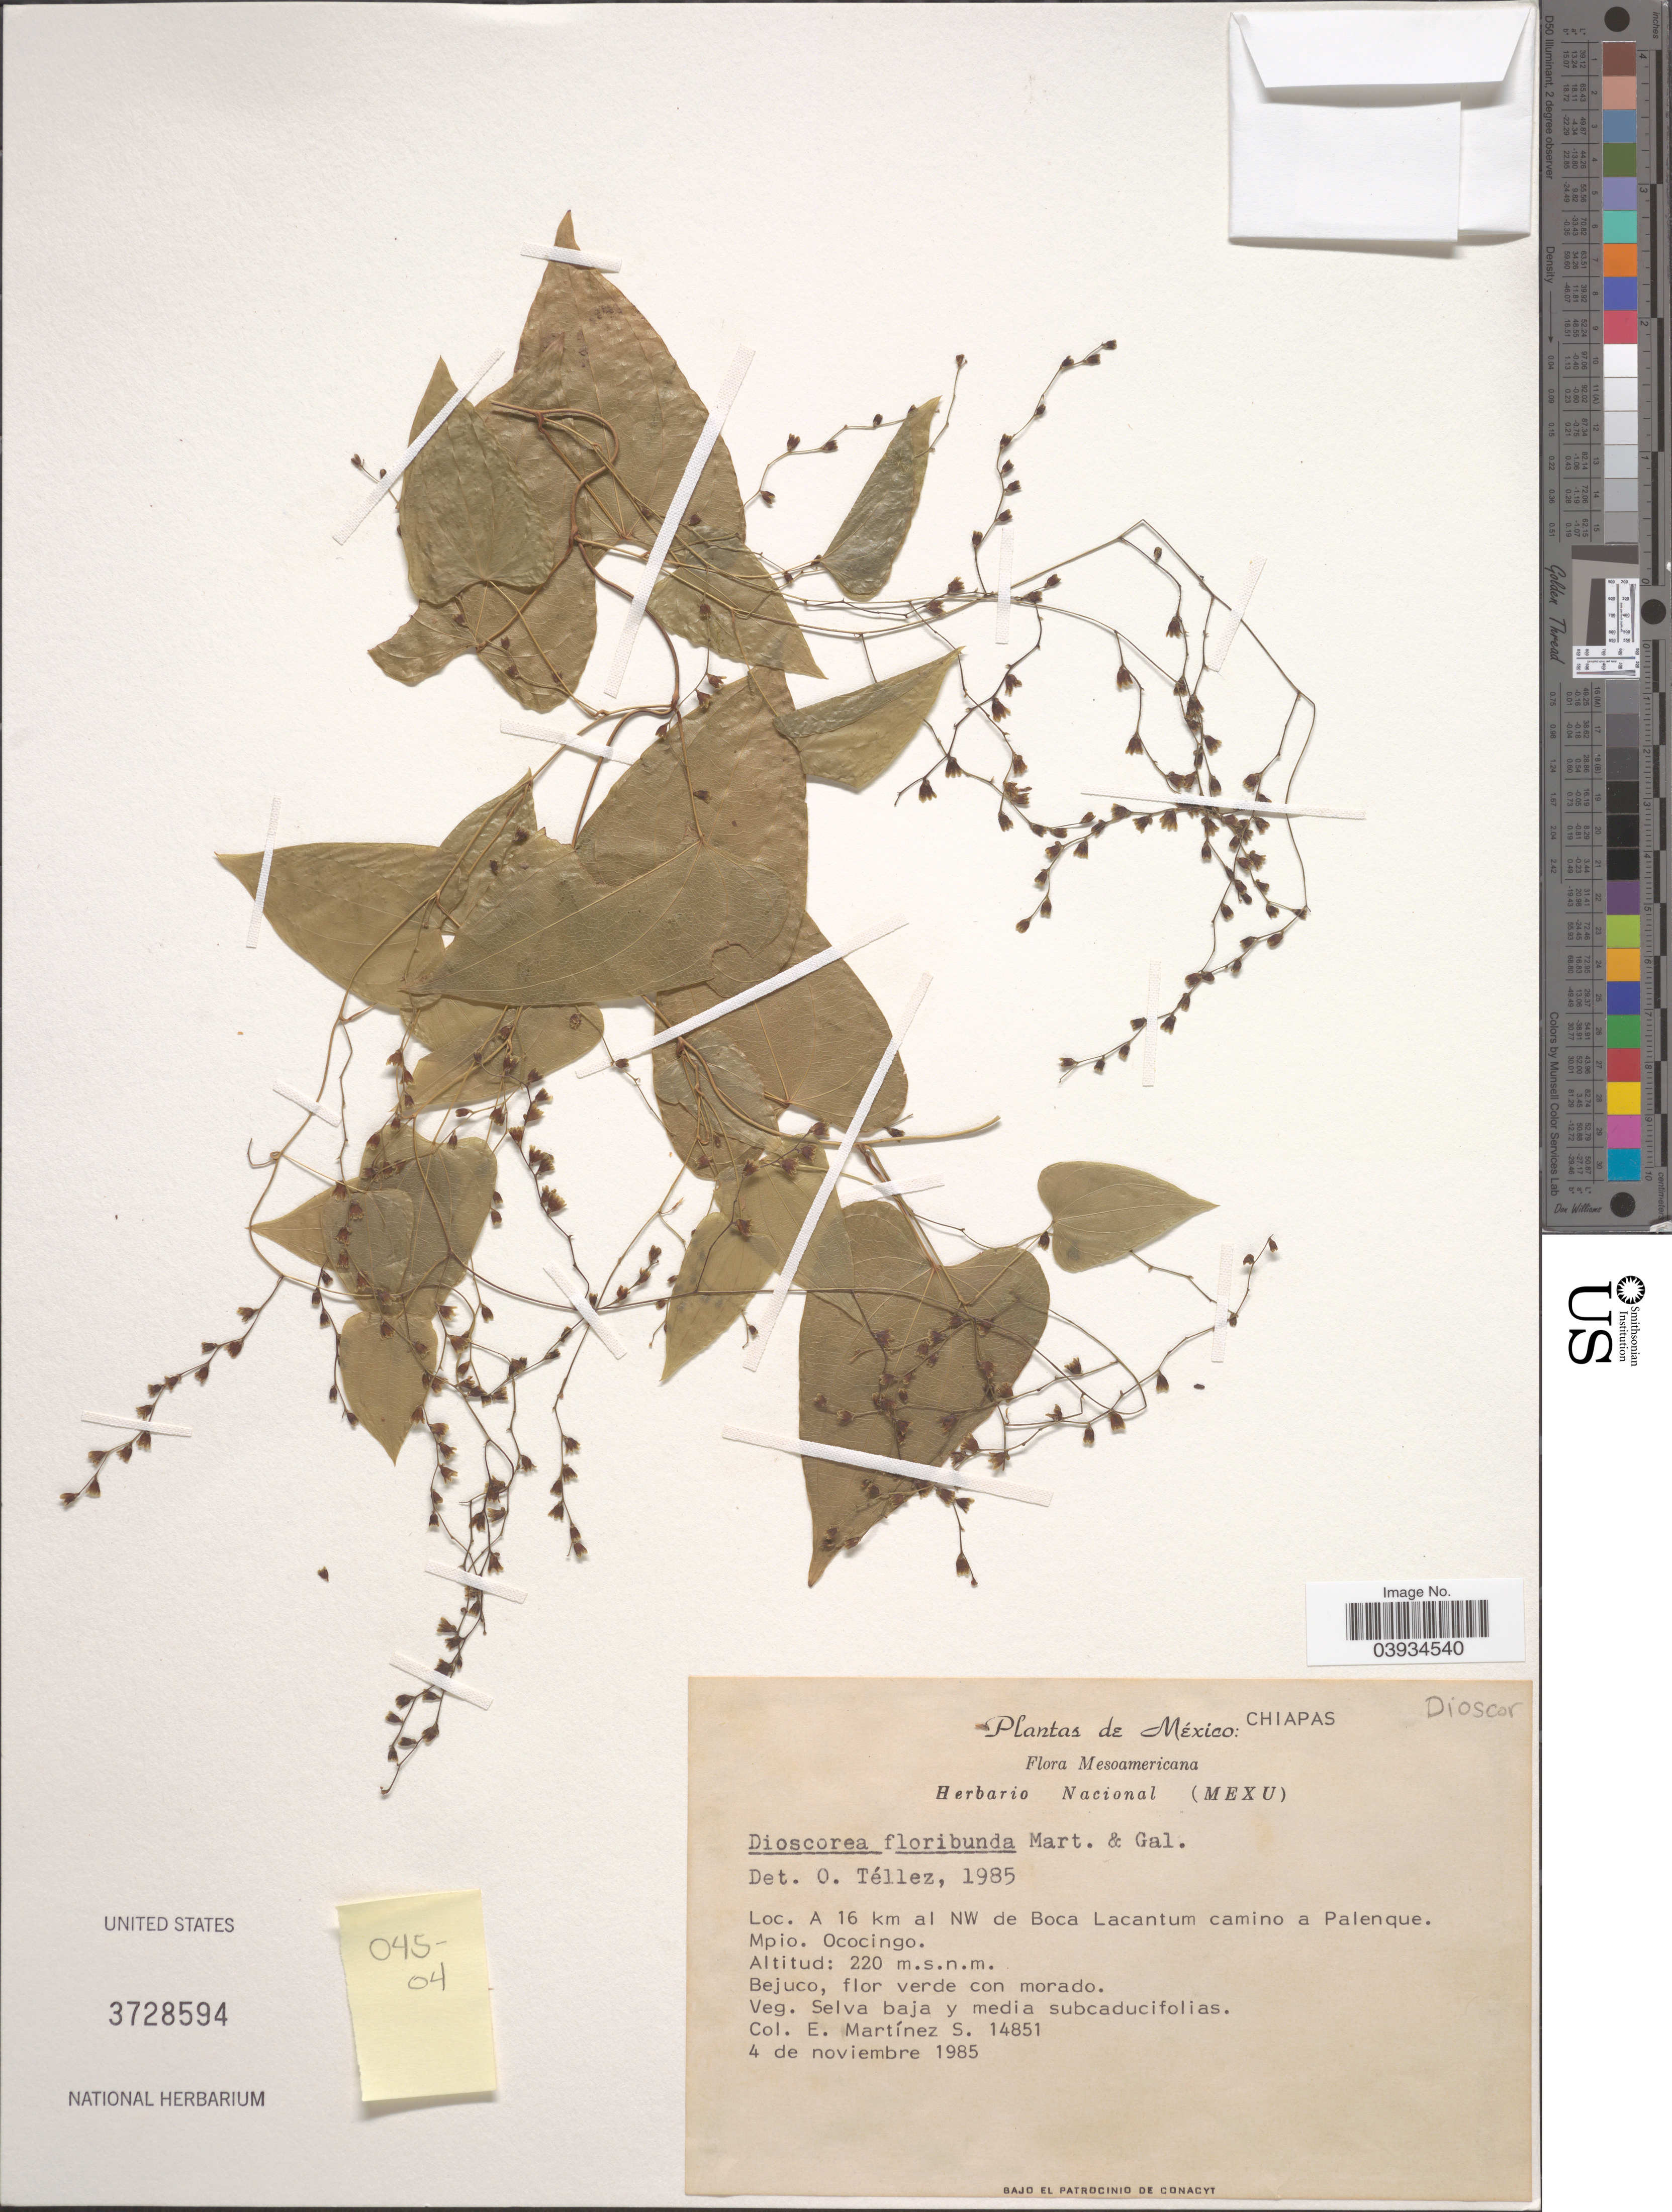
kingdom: Plantae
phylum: Tracheophyta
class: Liliopsida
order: Dioscoreales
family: Dioscoreaceae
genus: Dioscorea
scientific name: Dioscorea floribunda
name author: M. Martens & Galeotti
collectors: E. M. Martínez S.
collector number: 14851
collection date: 1985-11-04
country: Mexico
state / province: Chiapas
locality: A 16 km al NW de Boca Lacantum camino a Palenque. Mpio. Oconingo.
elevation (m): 220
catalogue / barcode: US 3728594